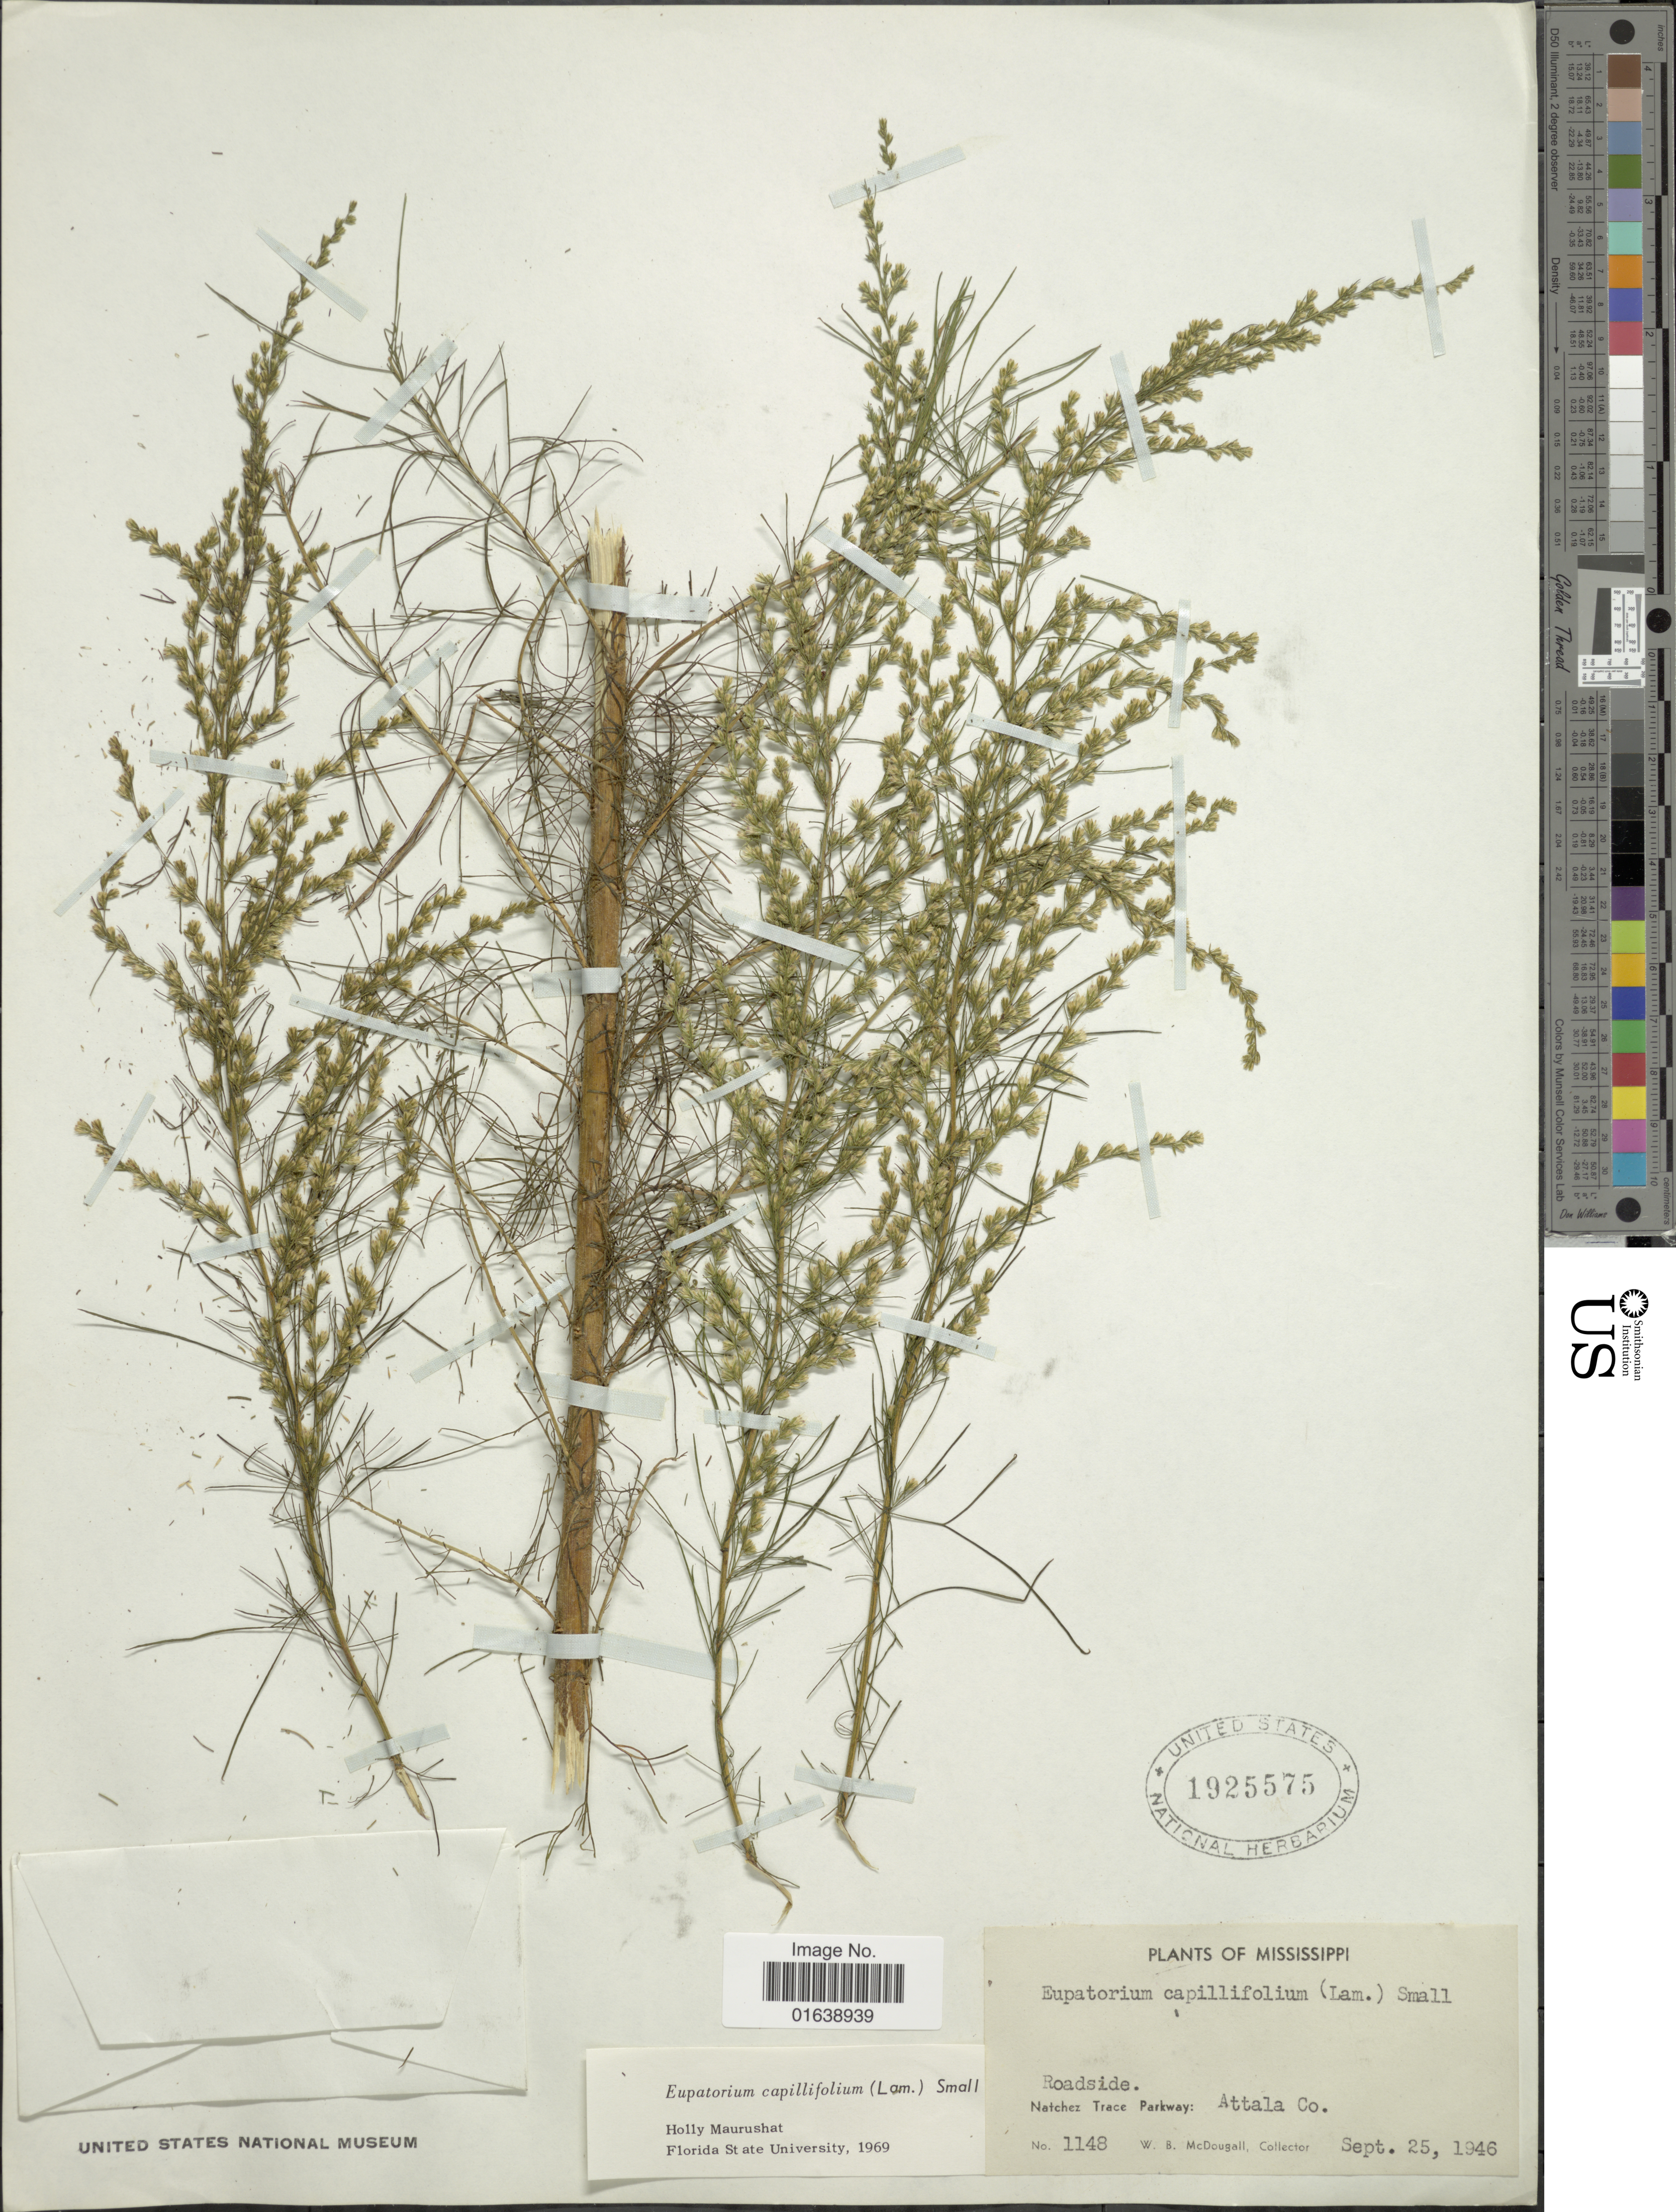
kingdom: Plantae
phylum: Tracheophyta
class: Magnoliopsida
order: Asterales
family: Asteraceae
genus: Eupatorium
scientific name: Eupatorium capillifolium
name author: (Lam.) Small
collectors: W. B. McDougall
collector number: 1148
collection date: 1946-09-25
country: United States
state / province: Mississippi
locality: Mississippi. Roadside, Natchez Trace Parkway: Attala Co.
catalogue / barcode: US 1925575